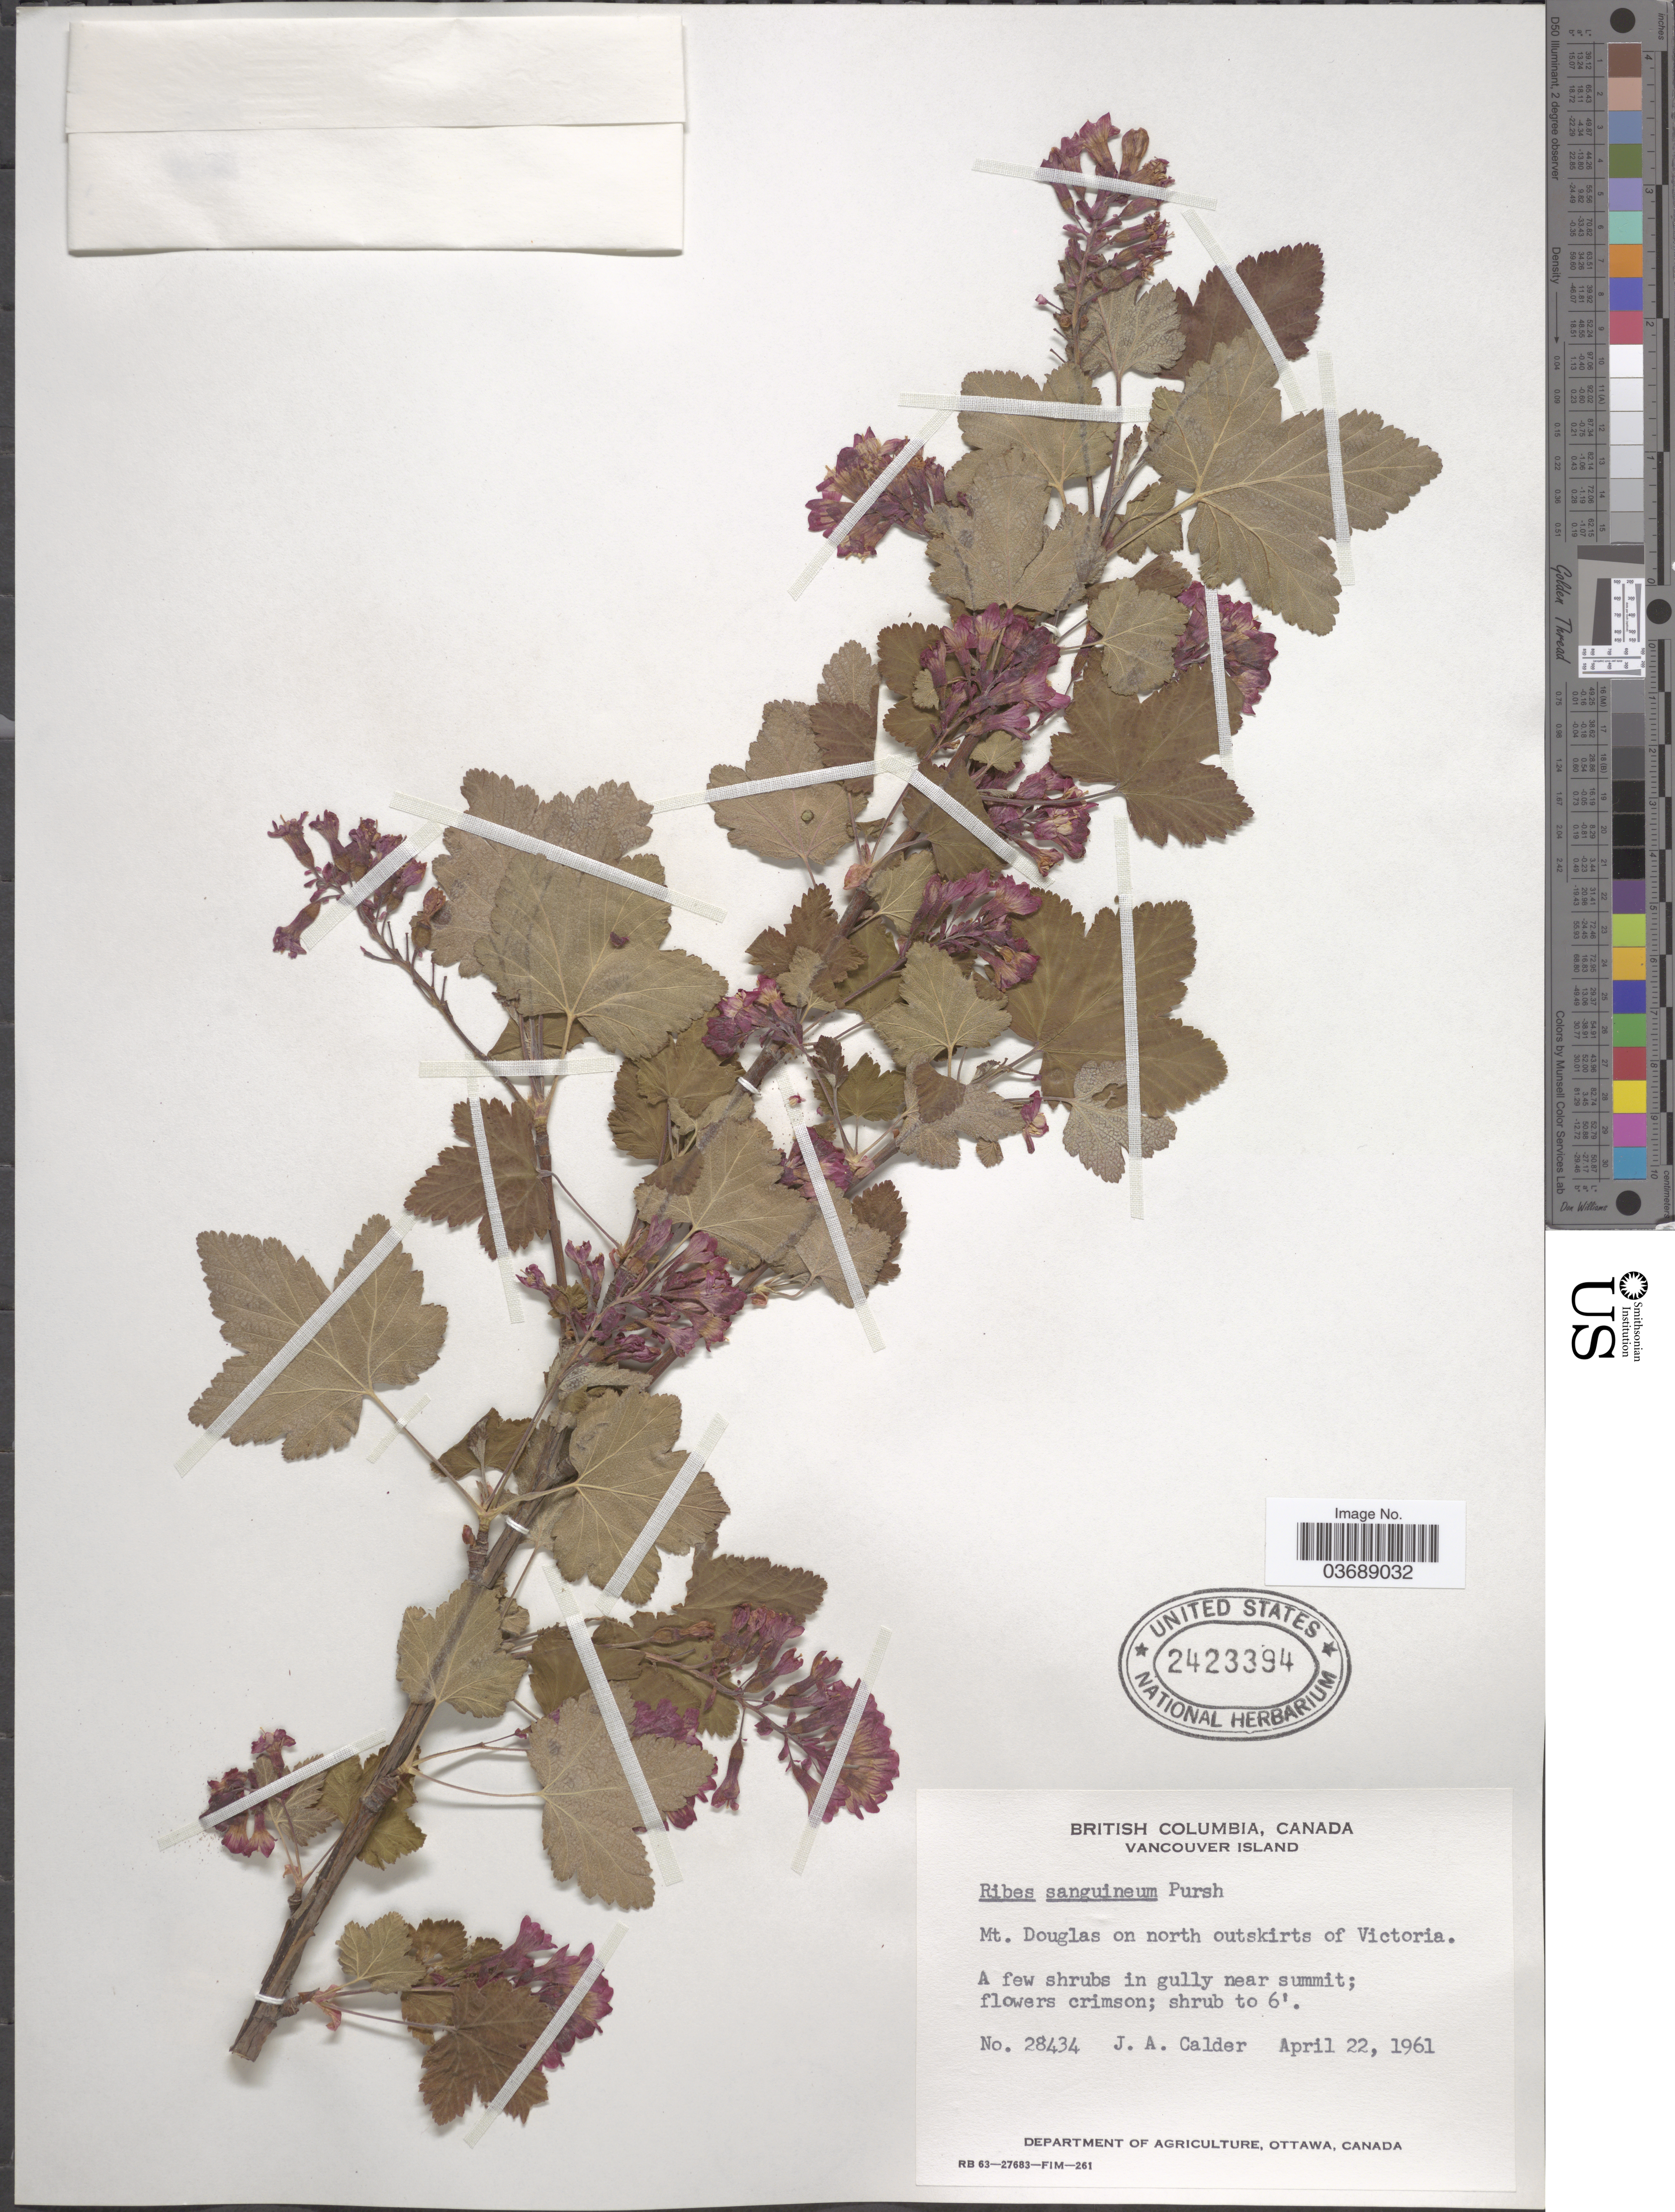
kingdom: Plantae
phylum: Tracheophyta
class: Magnoliopsida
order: Saxifragales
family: Grossulariaceae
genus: Ribes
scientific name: Ribes sanguineum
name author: Pursh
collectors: J. A. Calder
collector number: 28434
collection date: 1961-04-22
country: Canada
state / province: British Columbia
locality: Vancouver Island. Mt. Douglas on north outskirts of Victoria.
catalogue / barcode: US 2423394